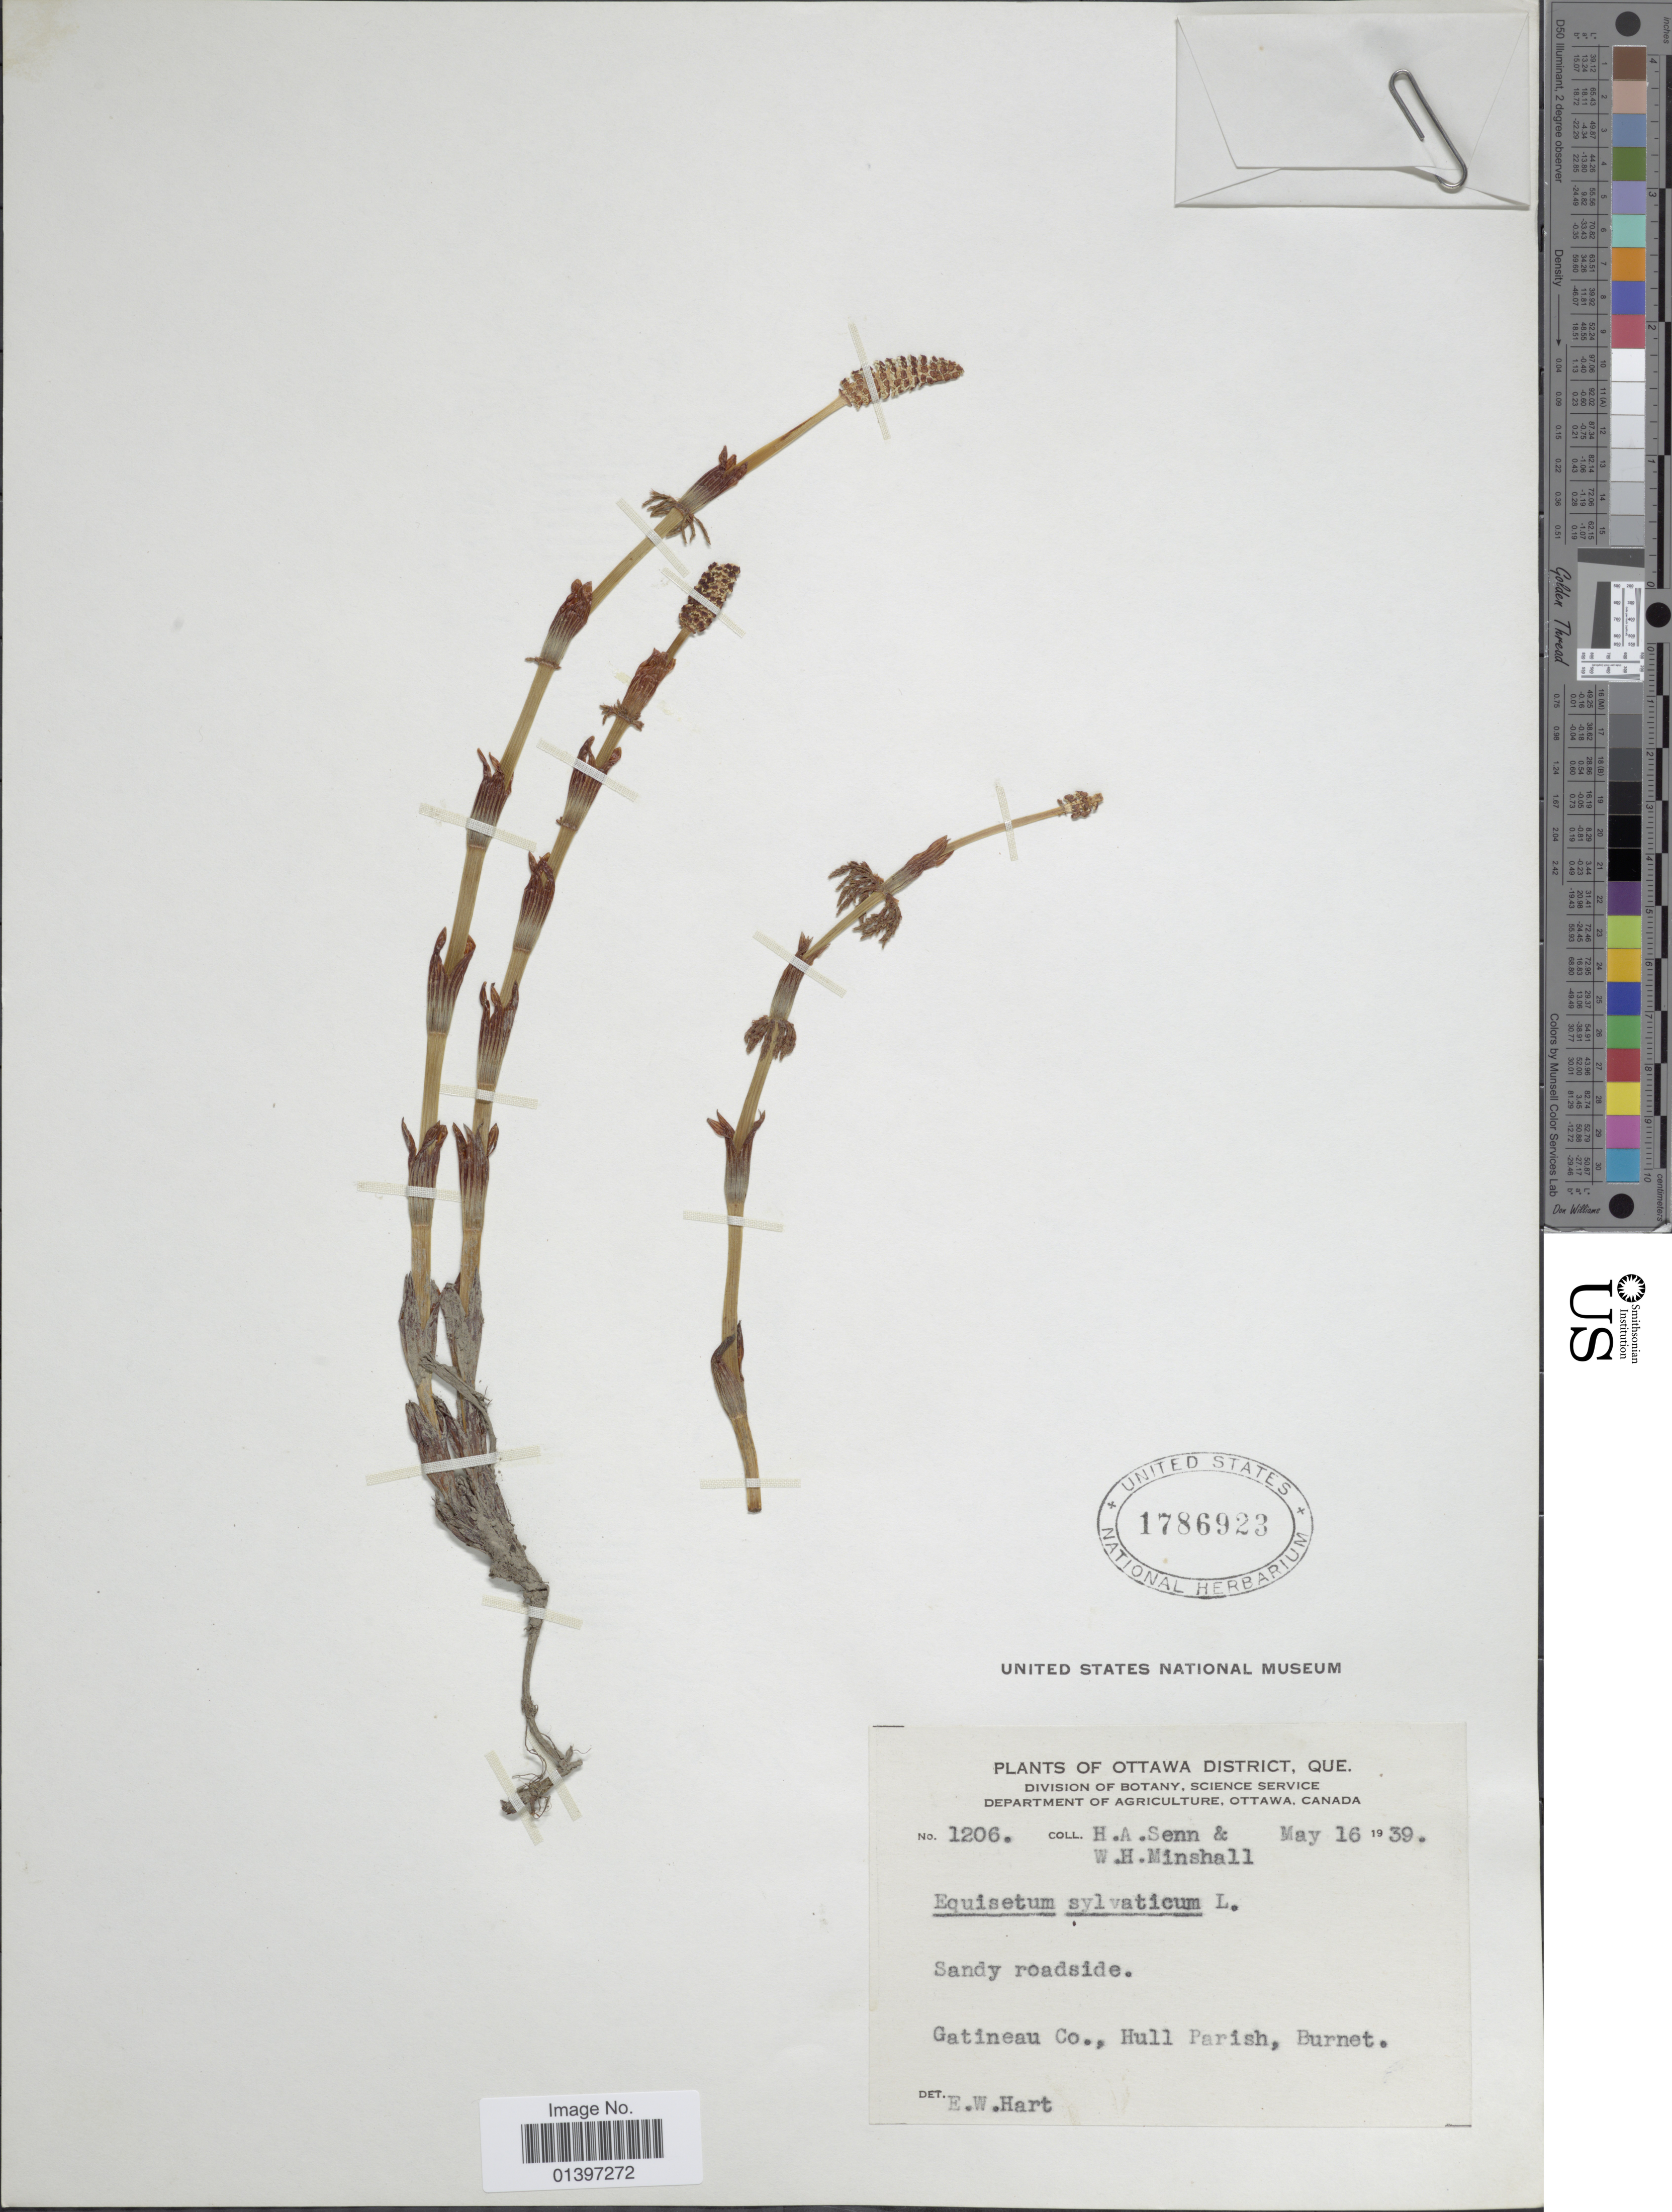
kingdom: Plantae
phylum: Tracheophyta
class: Polypodiopsida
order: Equisetales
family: Equisetaceae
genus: Equisetum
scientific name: Equisetum sylvaticum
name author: L.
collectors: H. Senn & W. Minshall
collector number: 1206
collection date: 1939-05-16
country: Canada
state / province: Quebec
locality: Ottawa District, Que, Gatineau Co., Hull parish, Burnet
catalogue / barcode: US 1786923